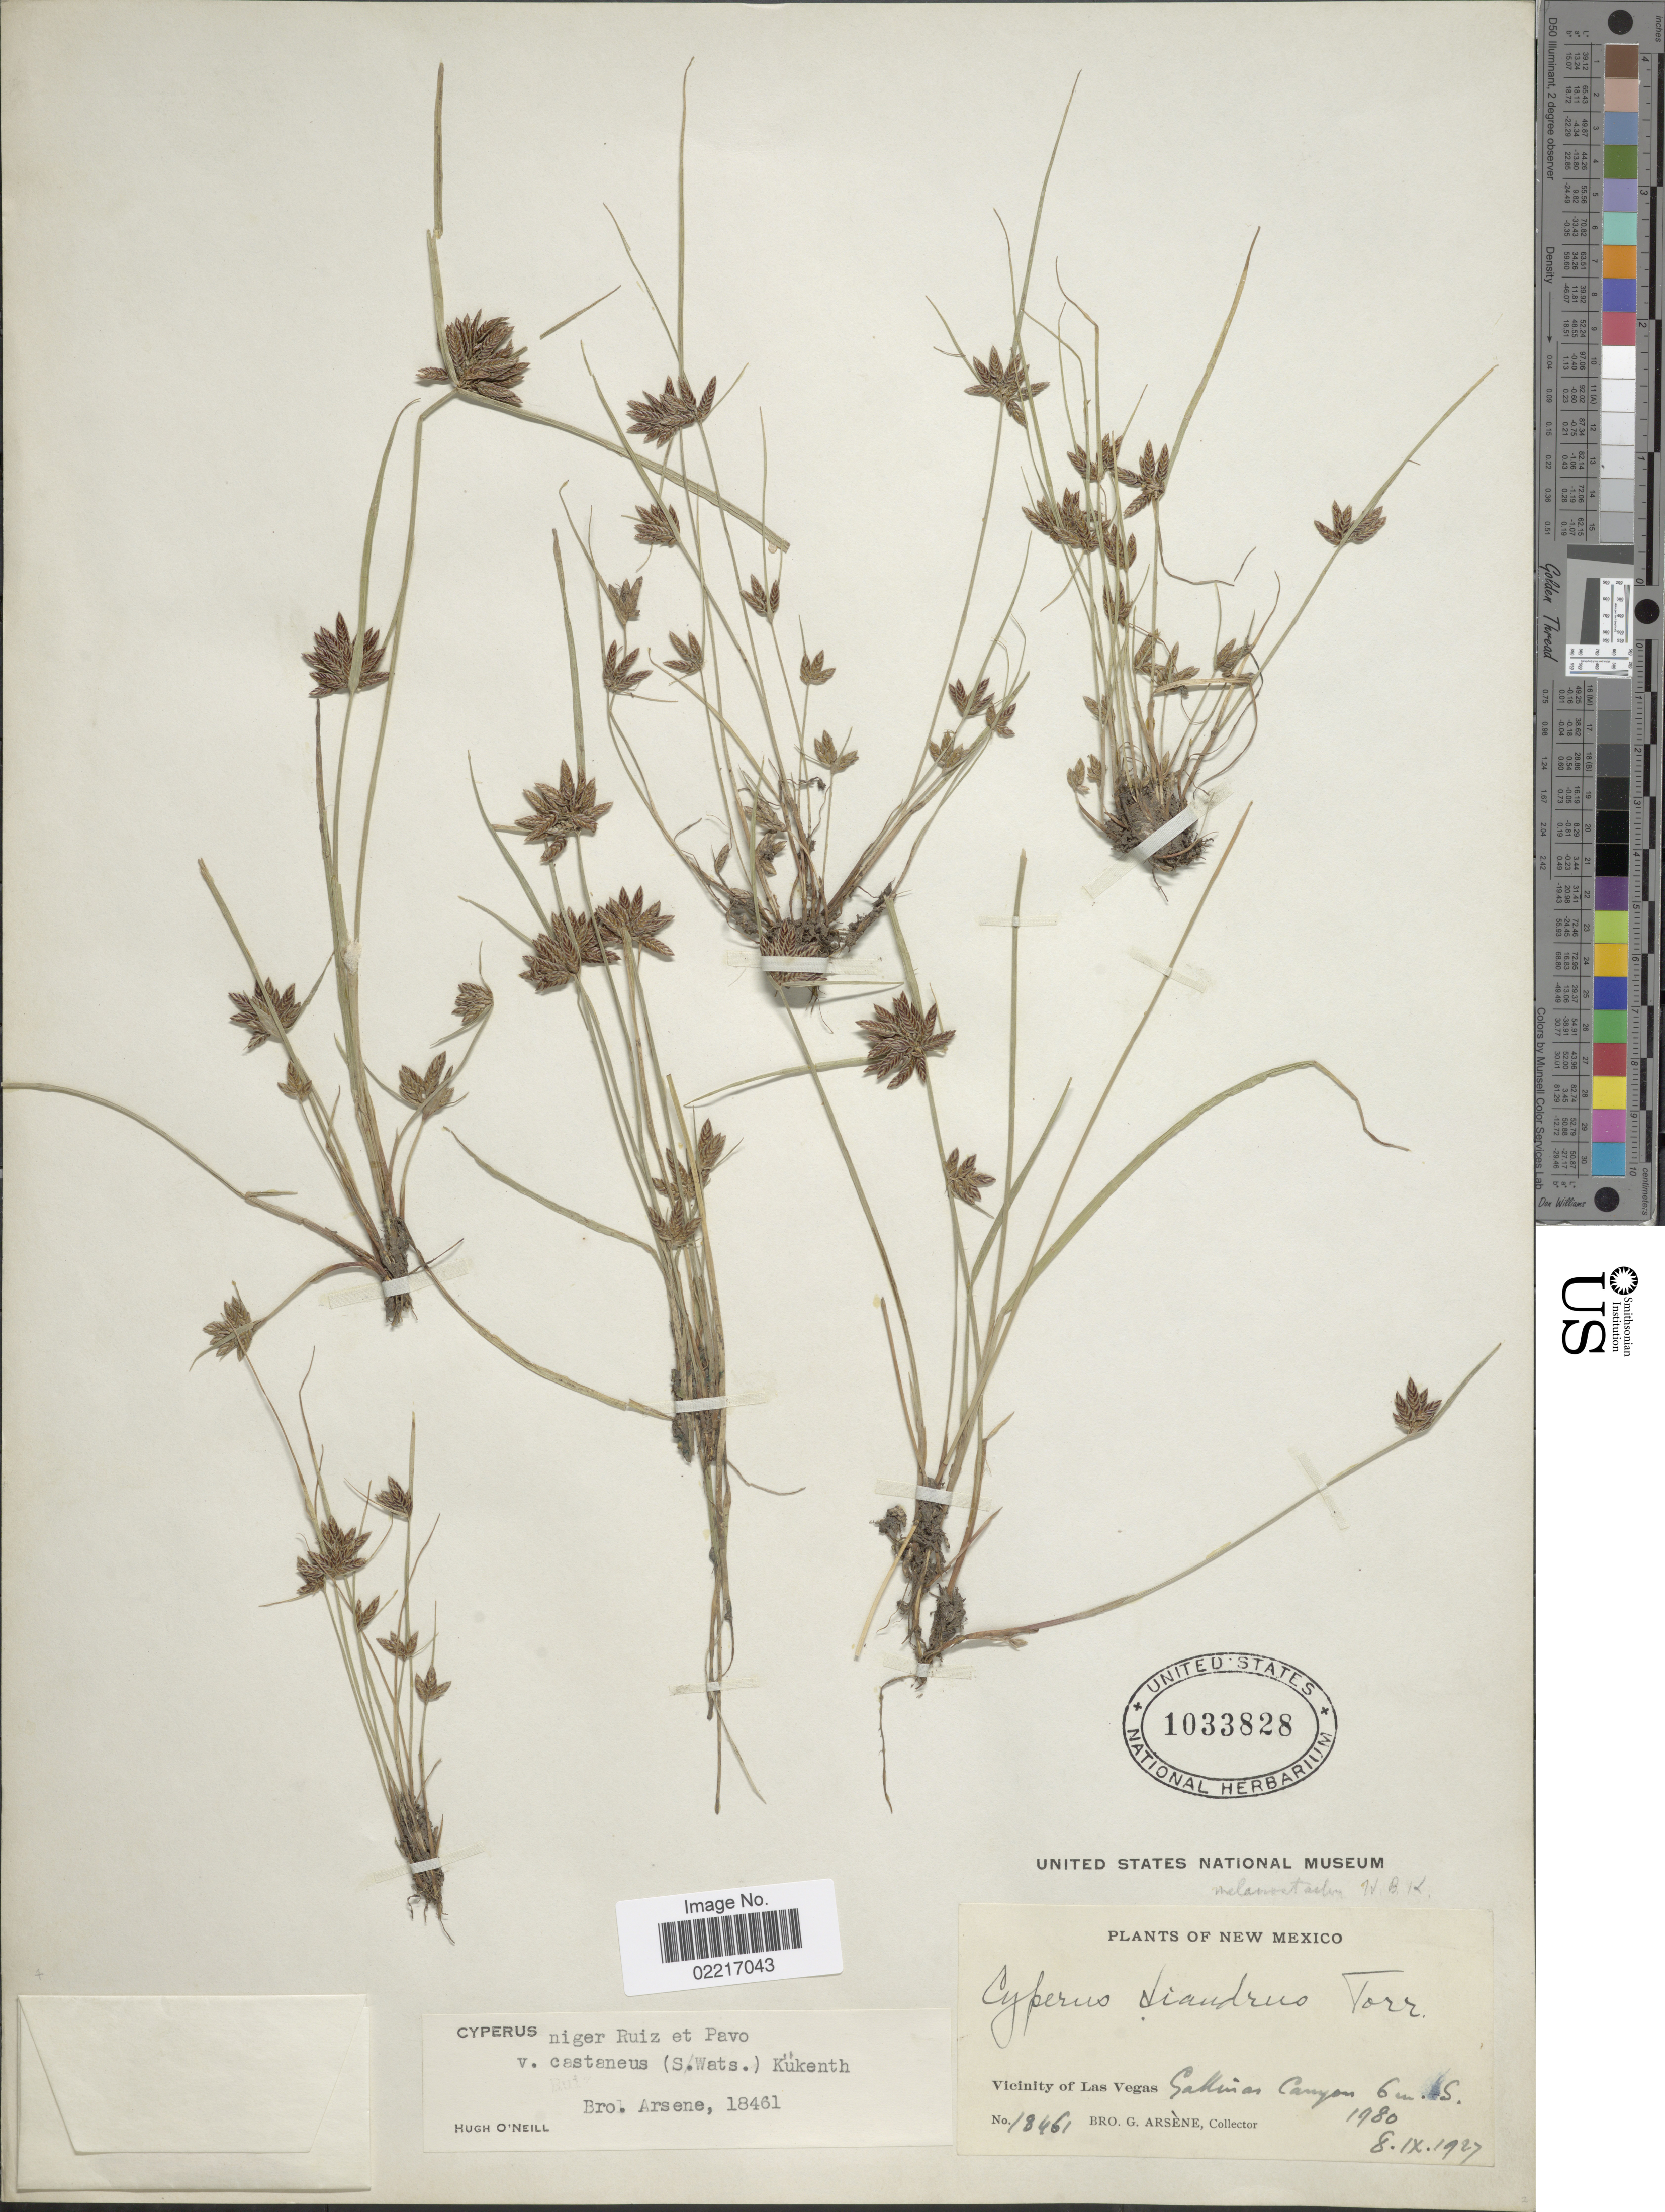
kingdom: Plantae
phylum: Tracheophyta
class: Liliopsida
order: Poales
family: Cyperaceae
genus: Cyperus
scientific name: Cyperus niger var. capitatus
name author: (Britton) O'Neill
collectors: Bro. G. Arsène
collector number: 18461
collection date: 1927-09-08/1980-09-08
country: United States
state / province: New Mexico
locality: Vicinity of Las Vegas, Gallinas Canyon, 6 mi. S.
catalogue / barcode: US 1033828